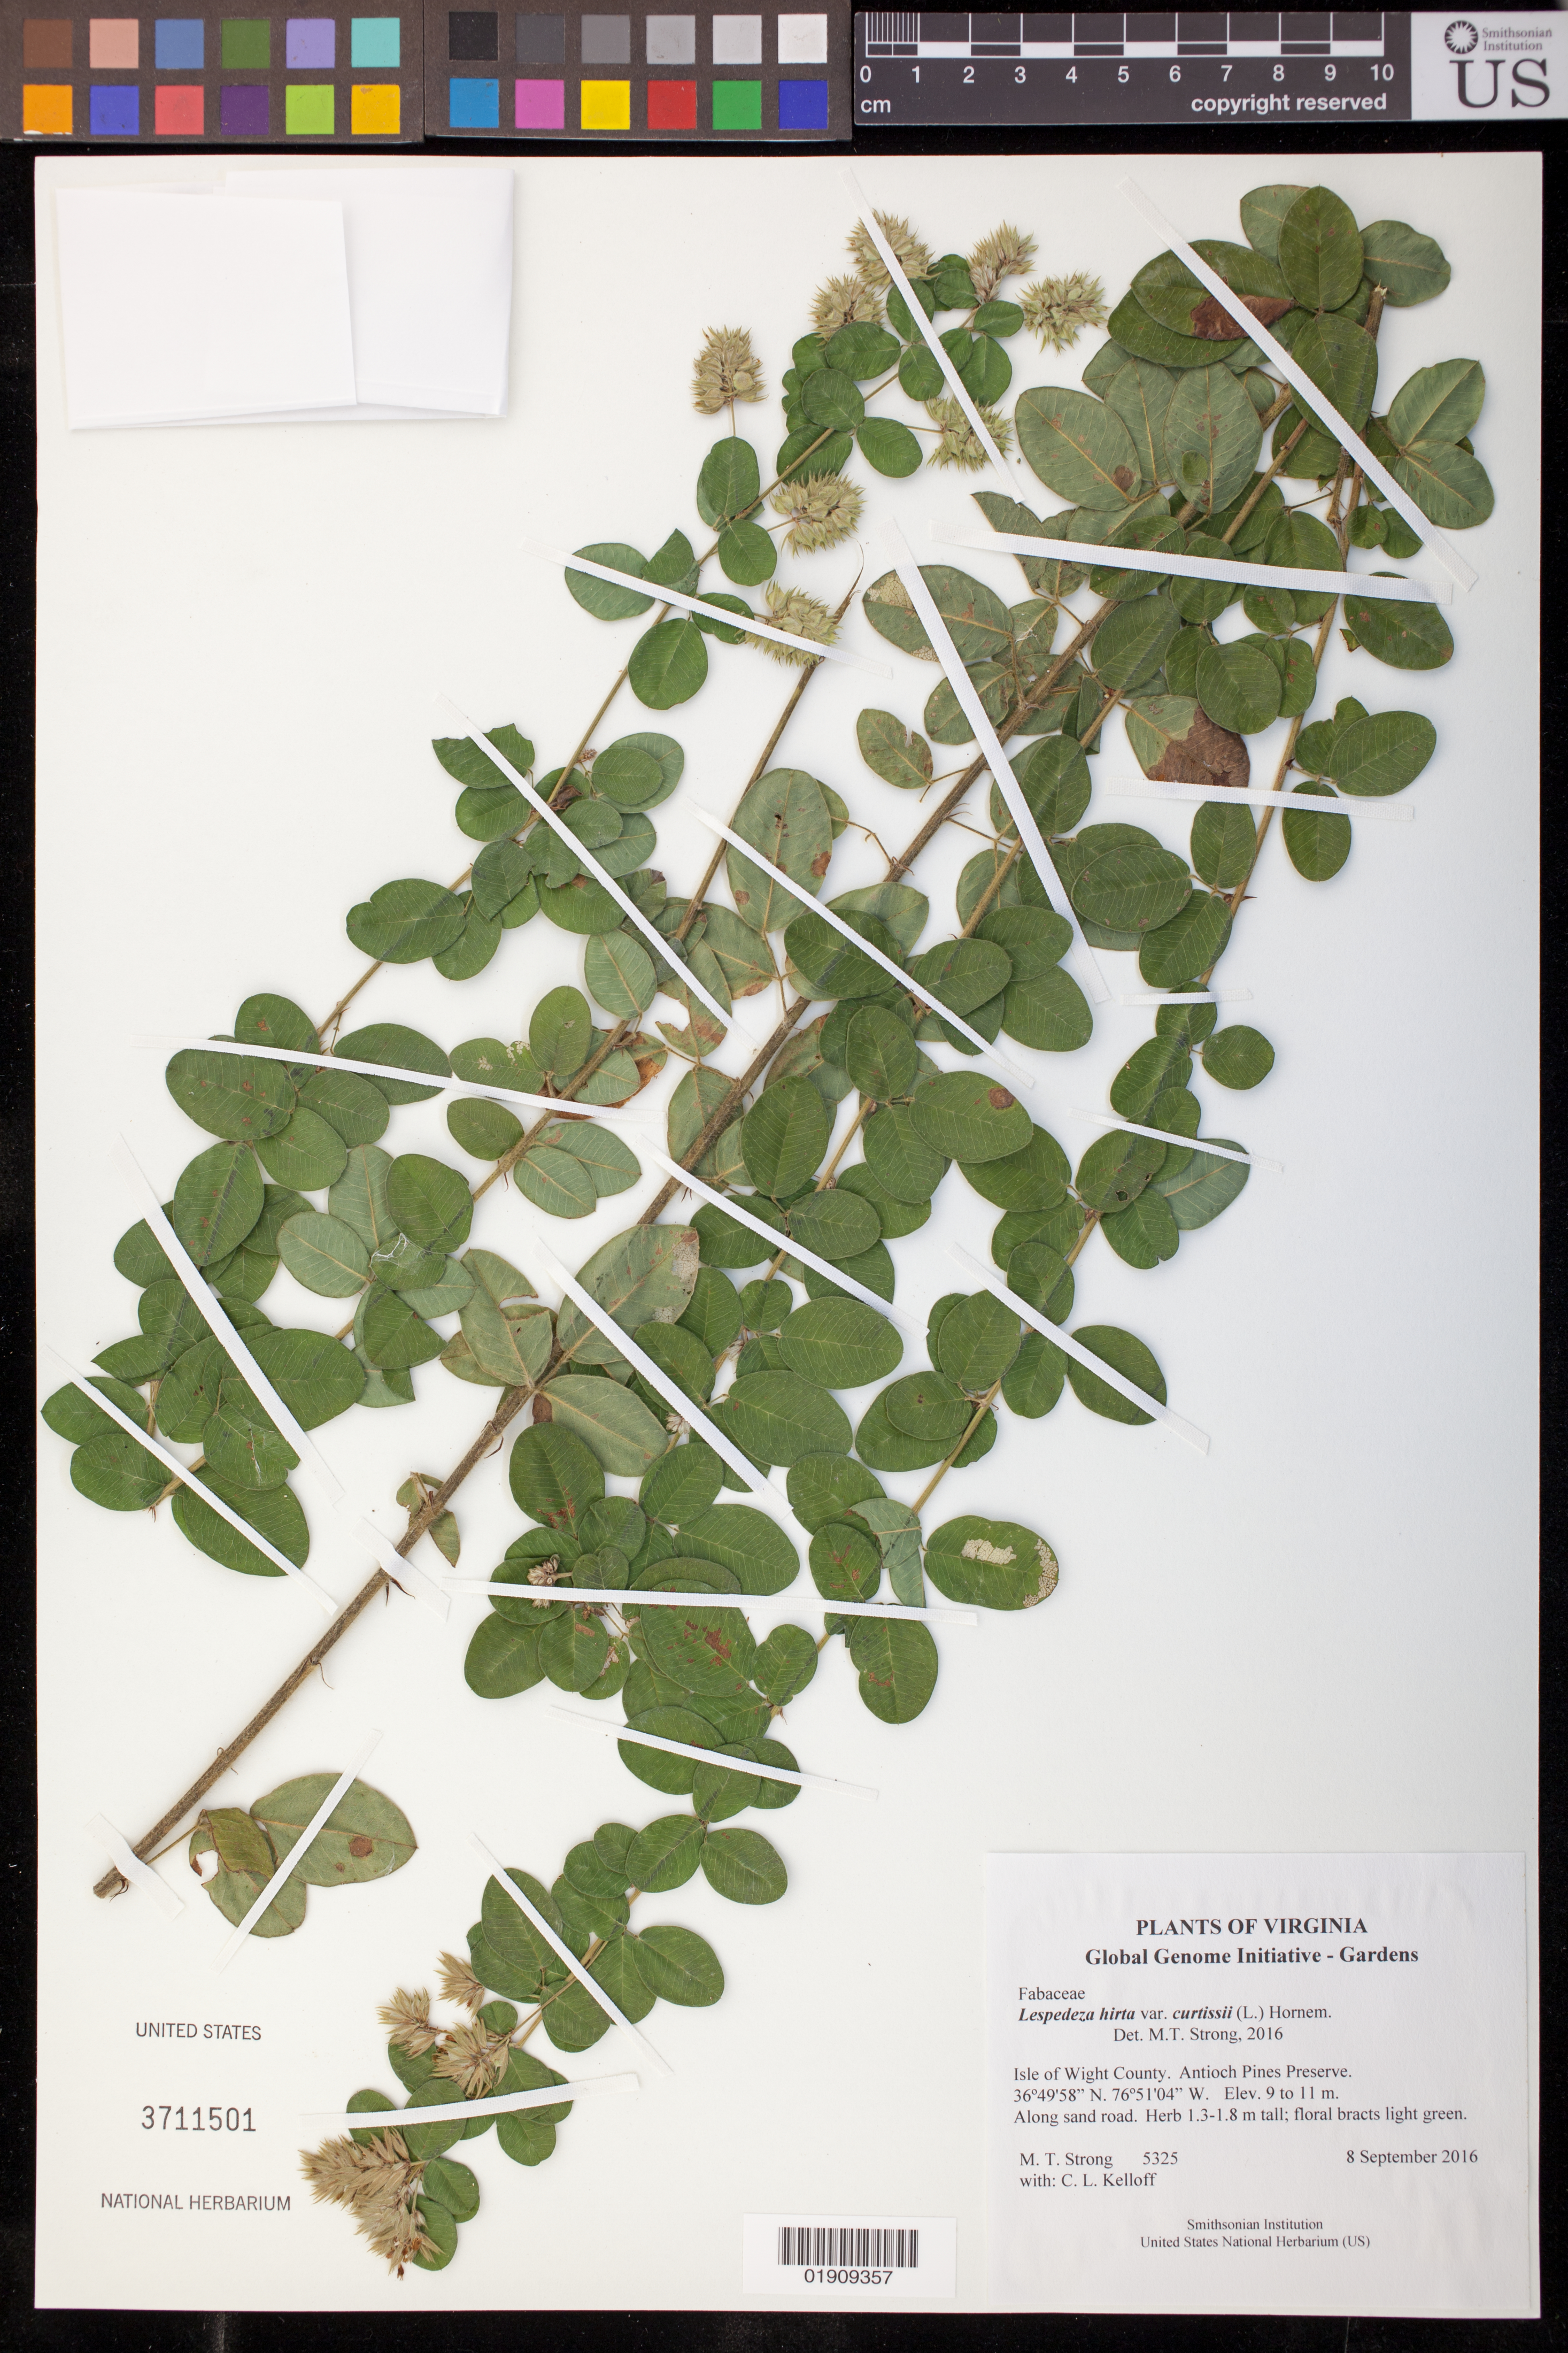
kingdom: Plantae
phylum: Tracheophyta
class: Magnoliopsida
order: Fabales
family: Fabaceae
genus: Lespedeza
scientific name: Lespedeza hirta var. curtissii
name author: (L.) Hornem.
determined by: Strong, Mark T., (BOT), Smithsonian Institution - National Museum of Natural History (UNITED STATES)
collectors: M. T. Strong & C. L. Kelloff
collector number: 5325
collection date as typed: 8 September 2016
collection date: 2016-09-08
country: United States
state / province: Virginia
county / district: Isle of Wight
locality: Blackwater Ecological Preserve, Antioch Pines Preserve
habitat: Along sand road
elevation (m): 9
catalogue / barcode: US 3711501